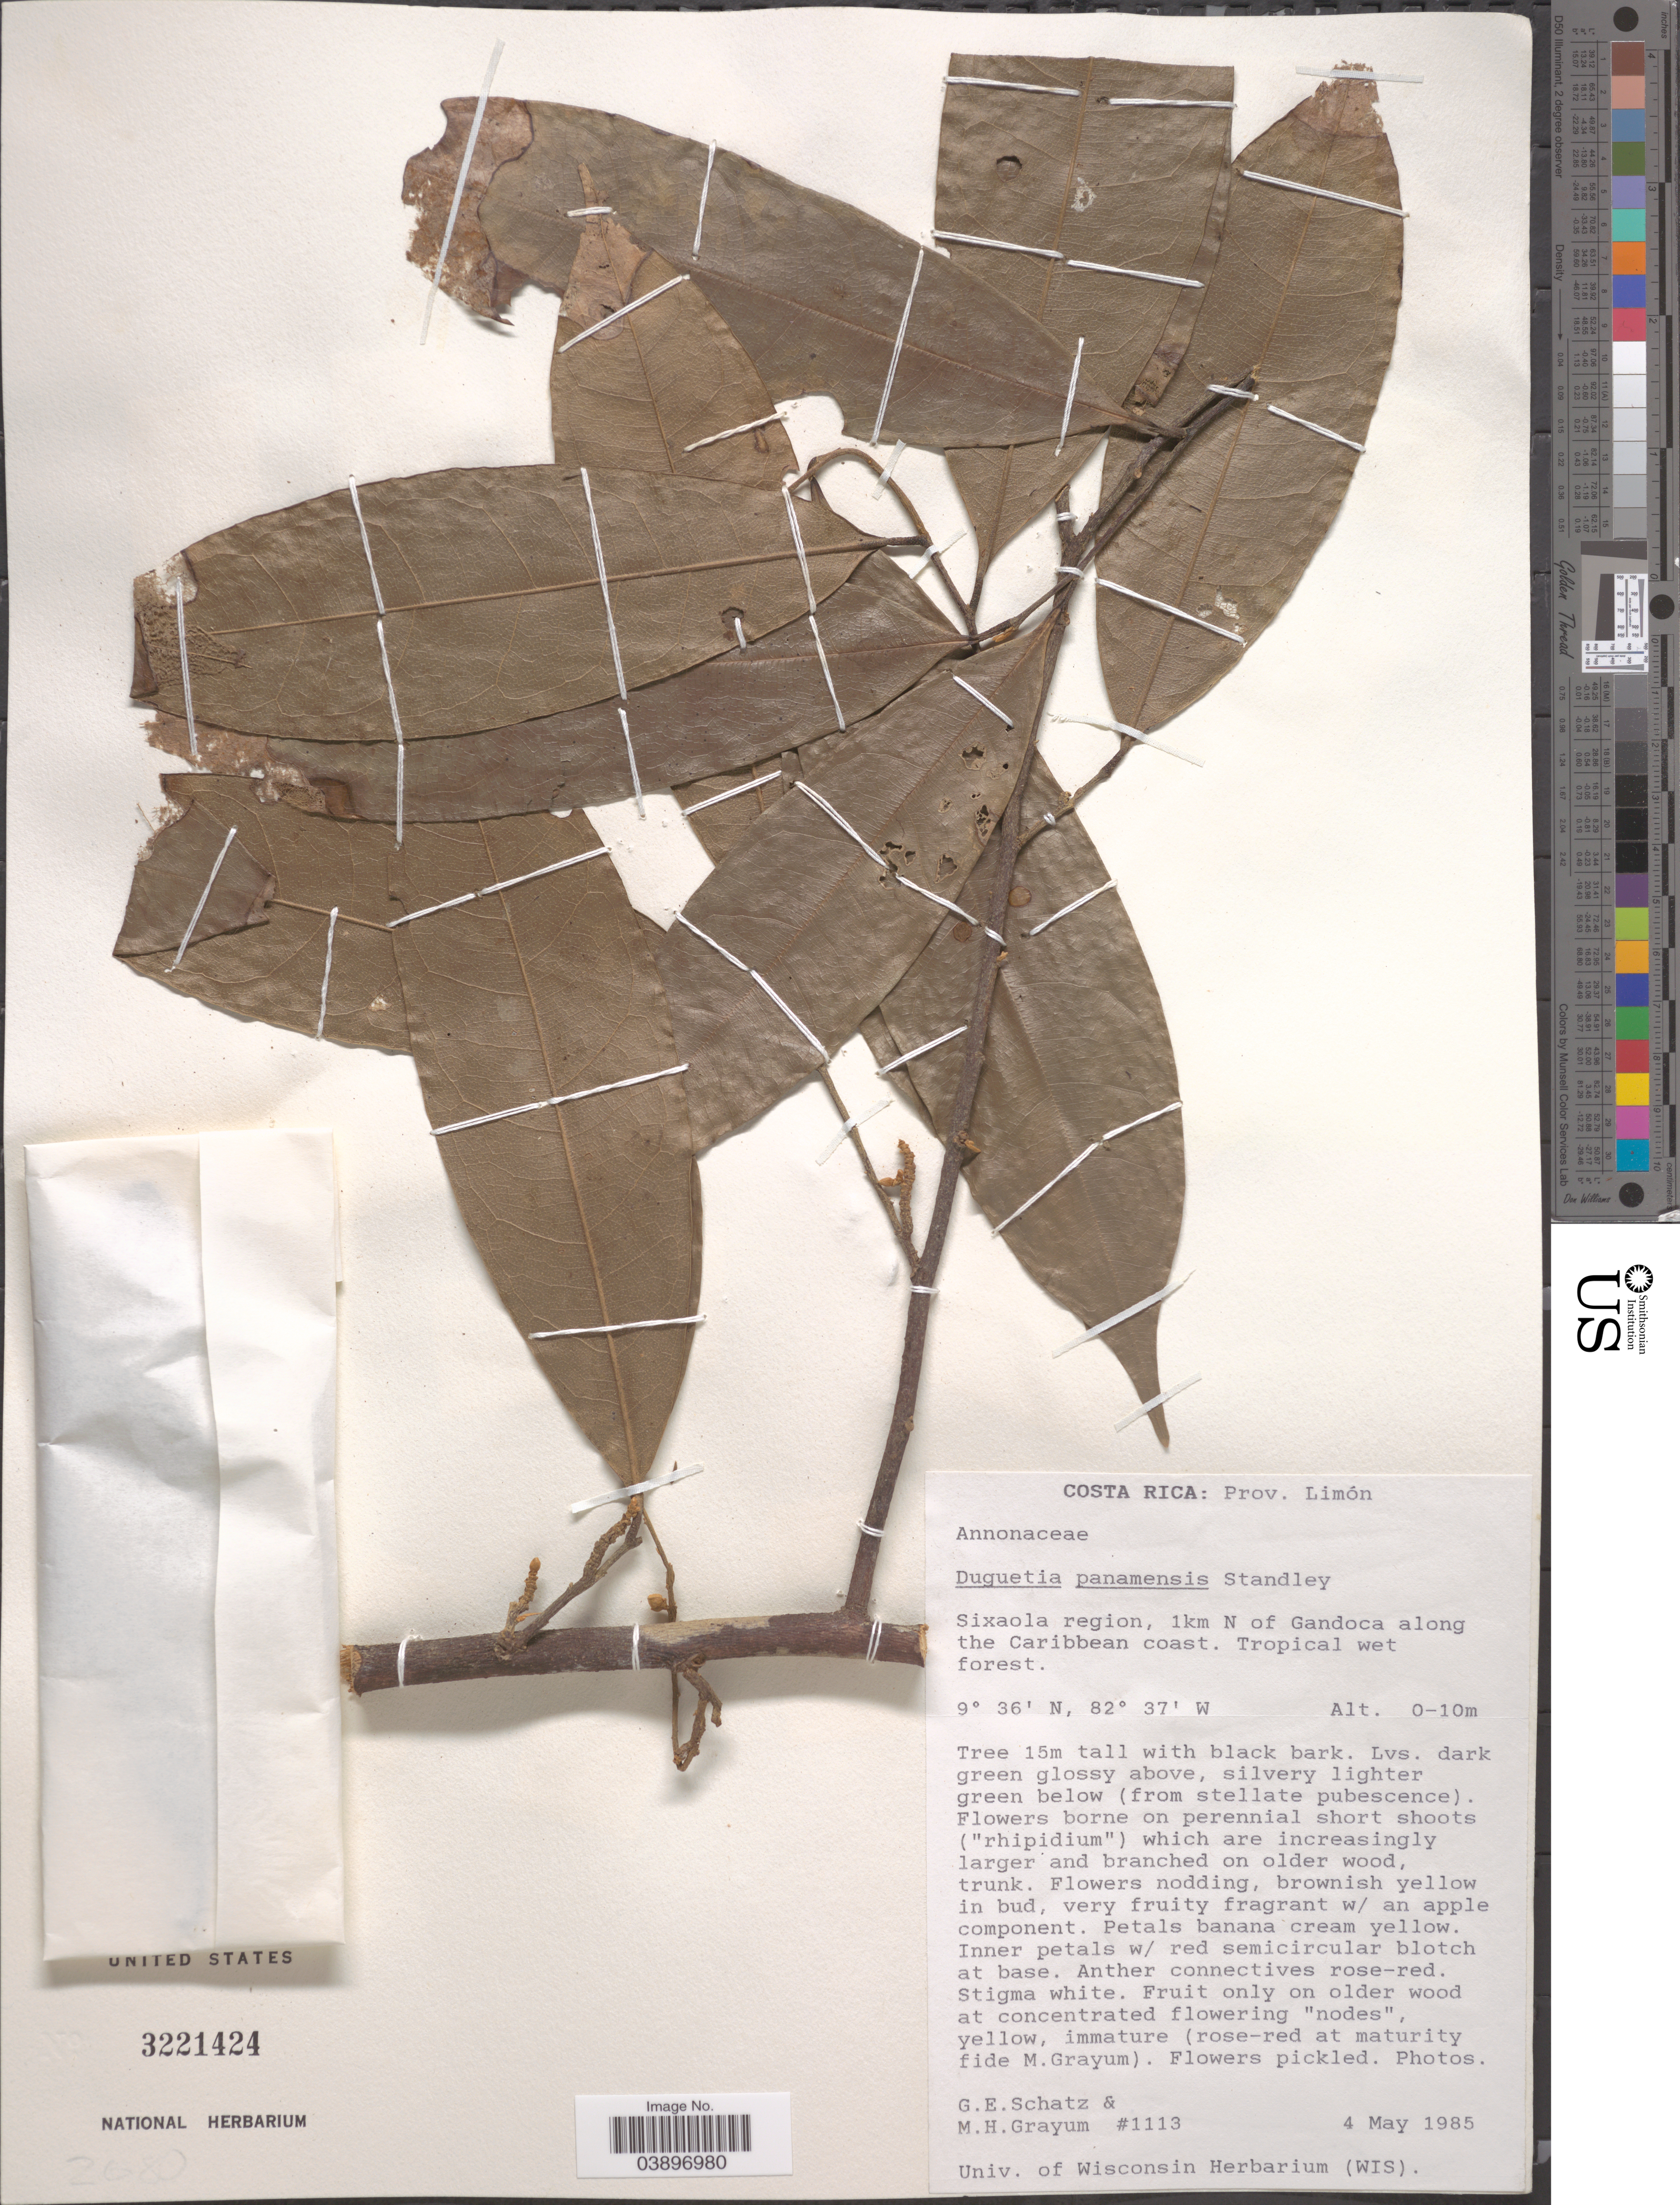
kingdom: Plantae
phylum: Tracheophyta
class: Magnoliopsida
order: Magnoliales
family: Annonaceae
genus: Duguetia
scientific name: Duguetia panamensis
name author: Standl.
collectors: G. Schatz & M. H. Grayum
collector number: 1113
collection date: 1985-05-04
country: Costa Rica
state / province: Limón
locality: Sixaola region, 1km N of Gandoca along the Caribbean coast.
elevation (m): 0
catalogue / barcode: US 3221424